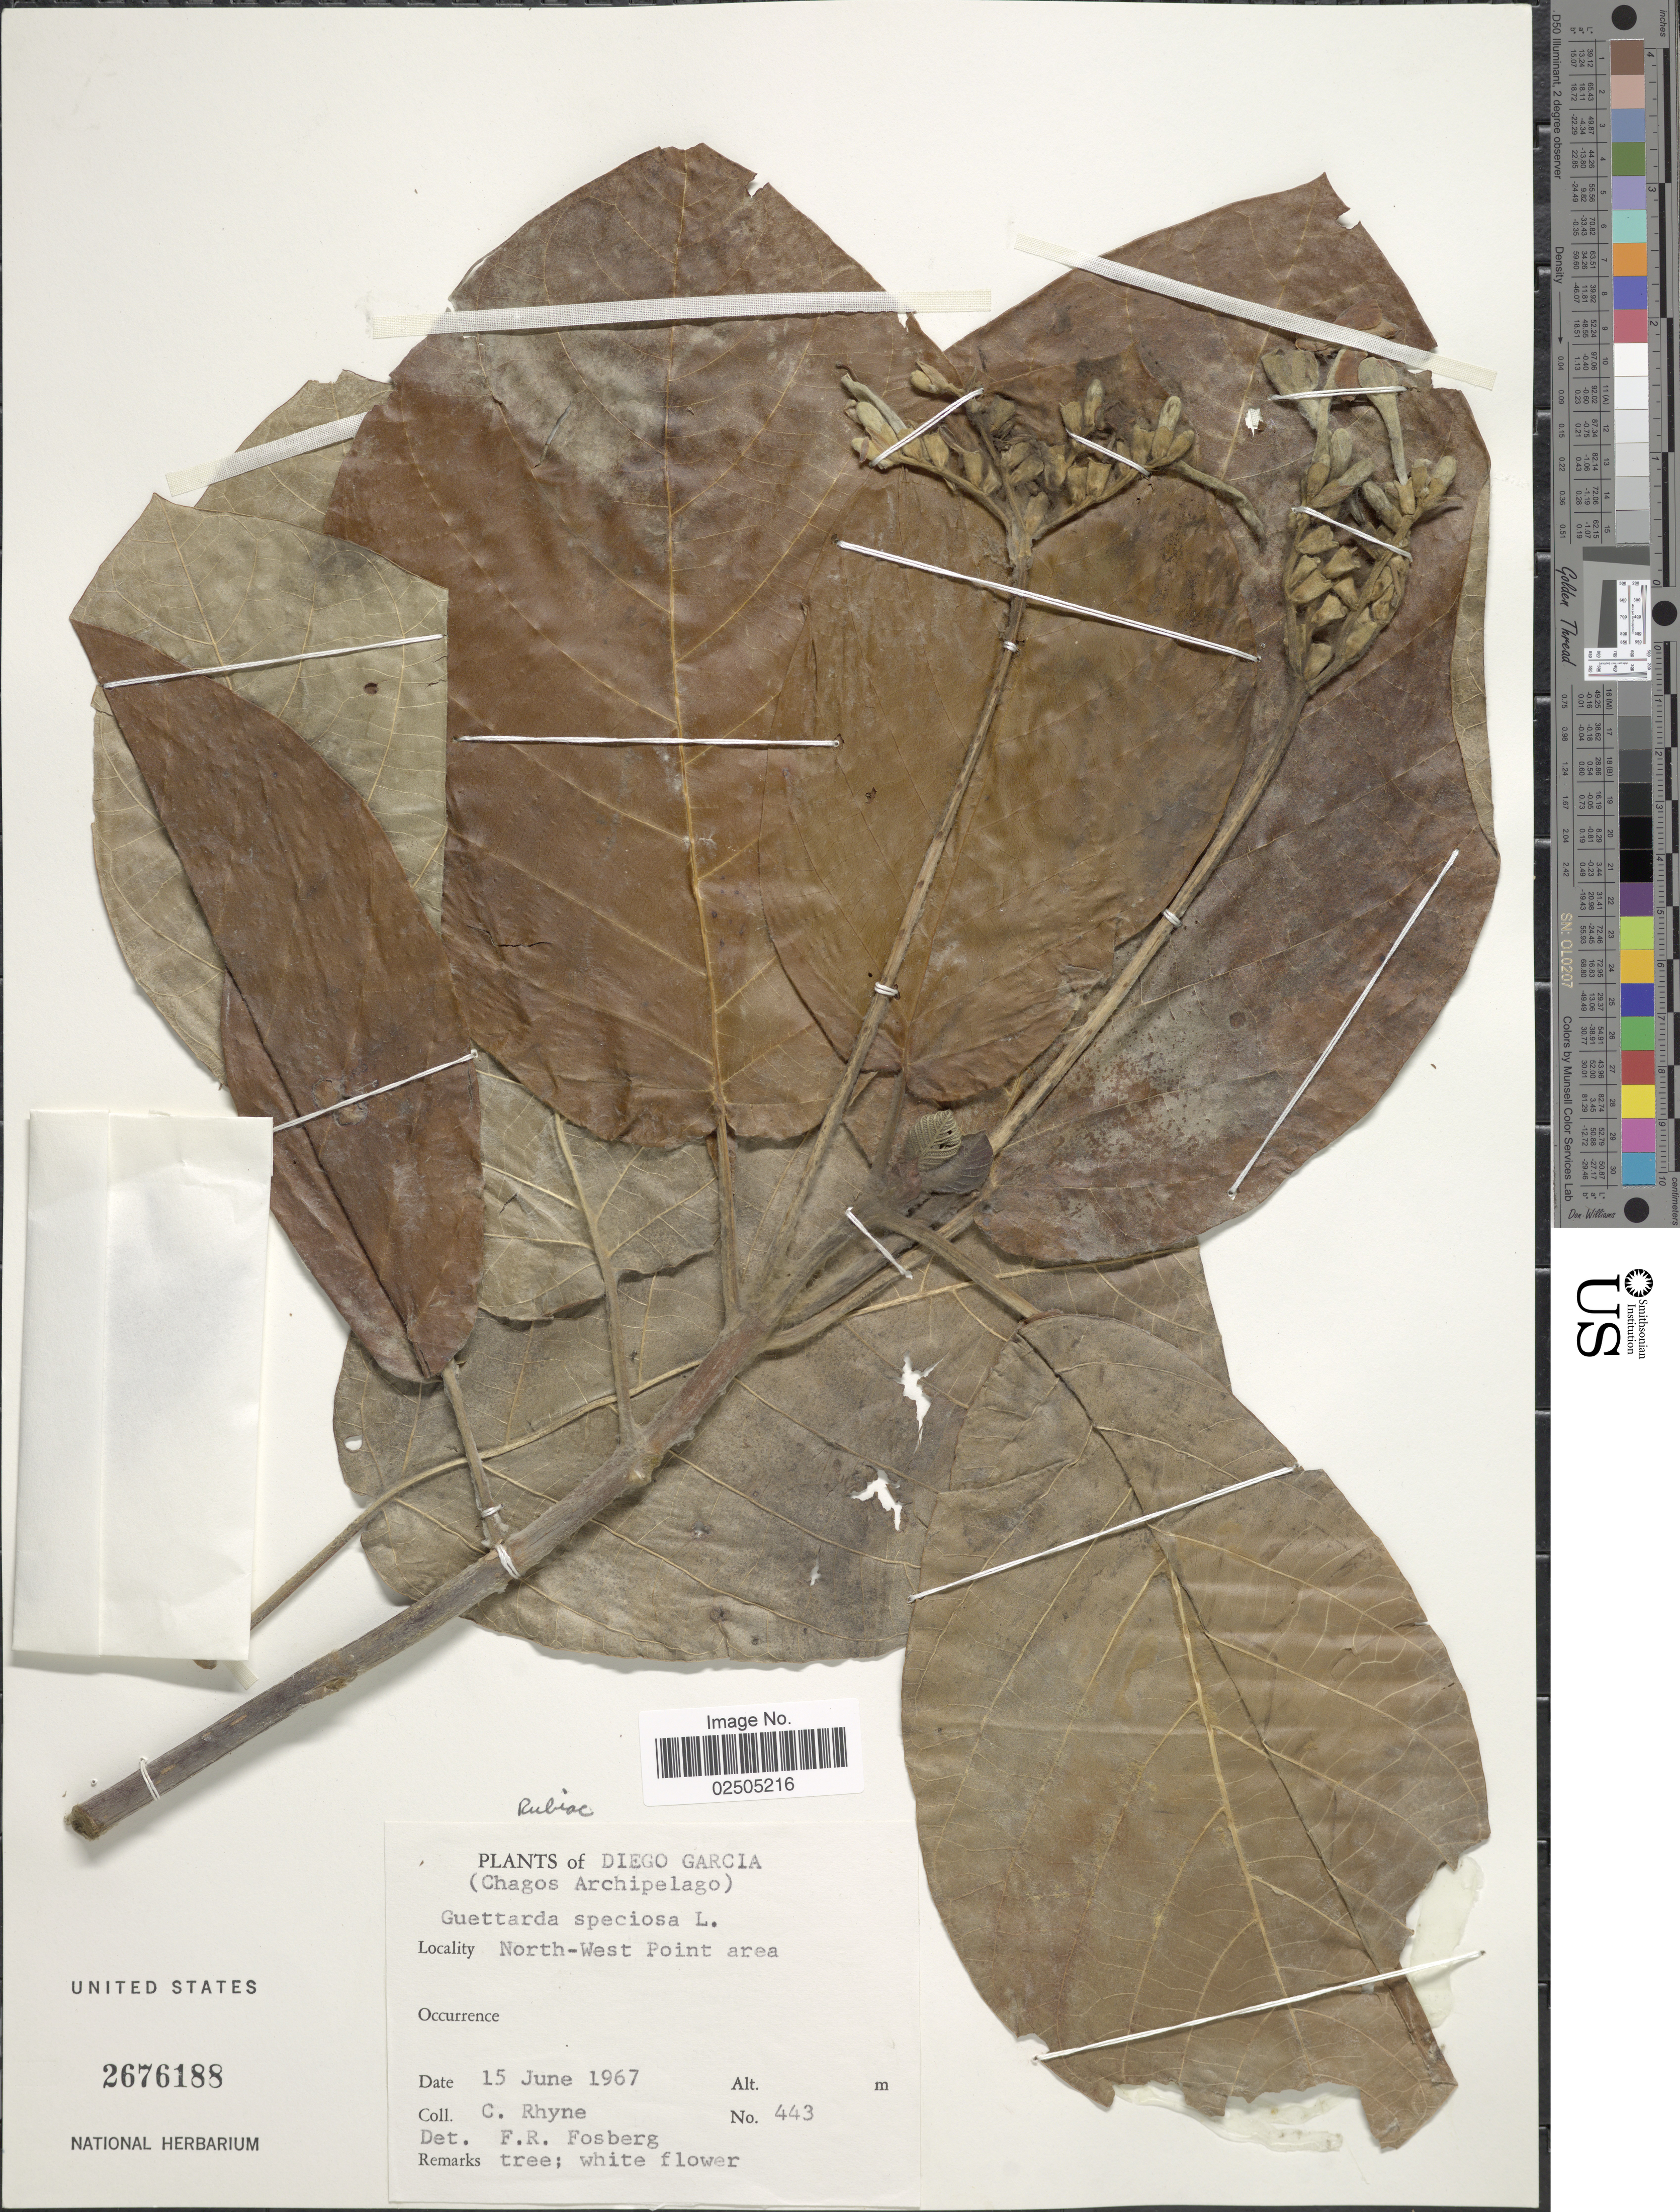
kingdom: Plantae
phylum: Tracheophyta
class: Magnoliopsida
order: Gentianales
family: Rubiaceae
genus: Guettarda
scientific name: Guettarda speciosa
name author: L.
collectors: C. Rhyne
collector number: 443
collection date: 1967-06-15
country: British Indian Ocean Territory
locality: Diego Garcia (Chagos Archipelago), North West Point area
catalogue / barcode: US 2676188